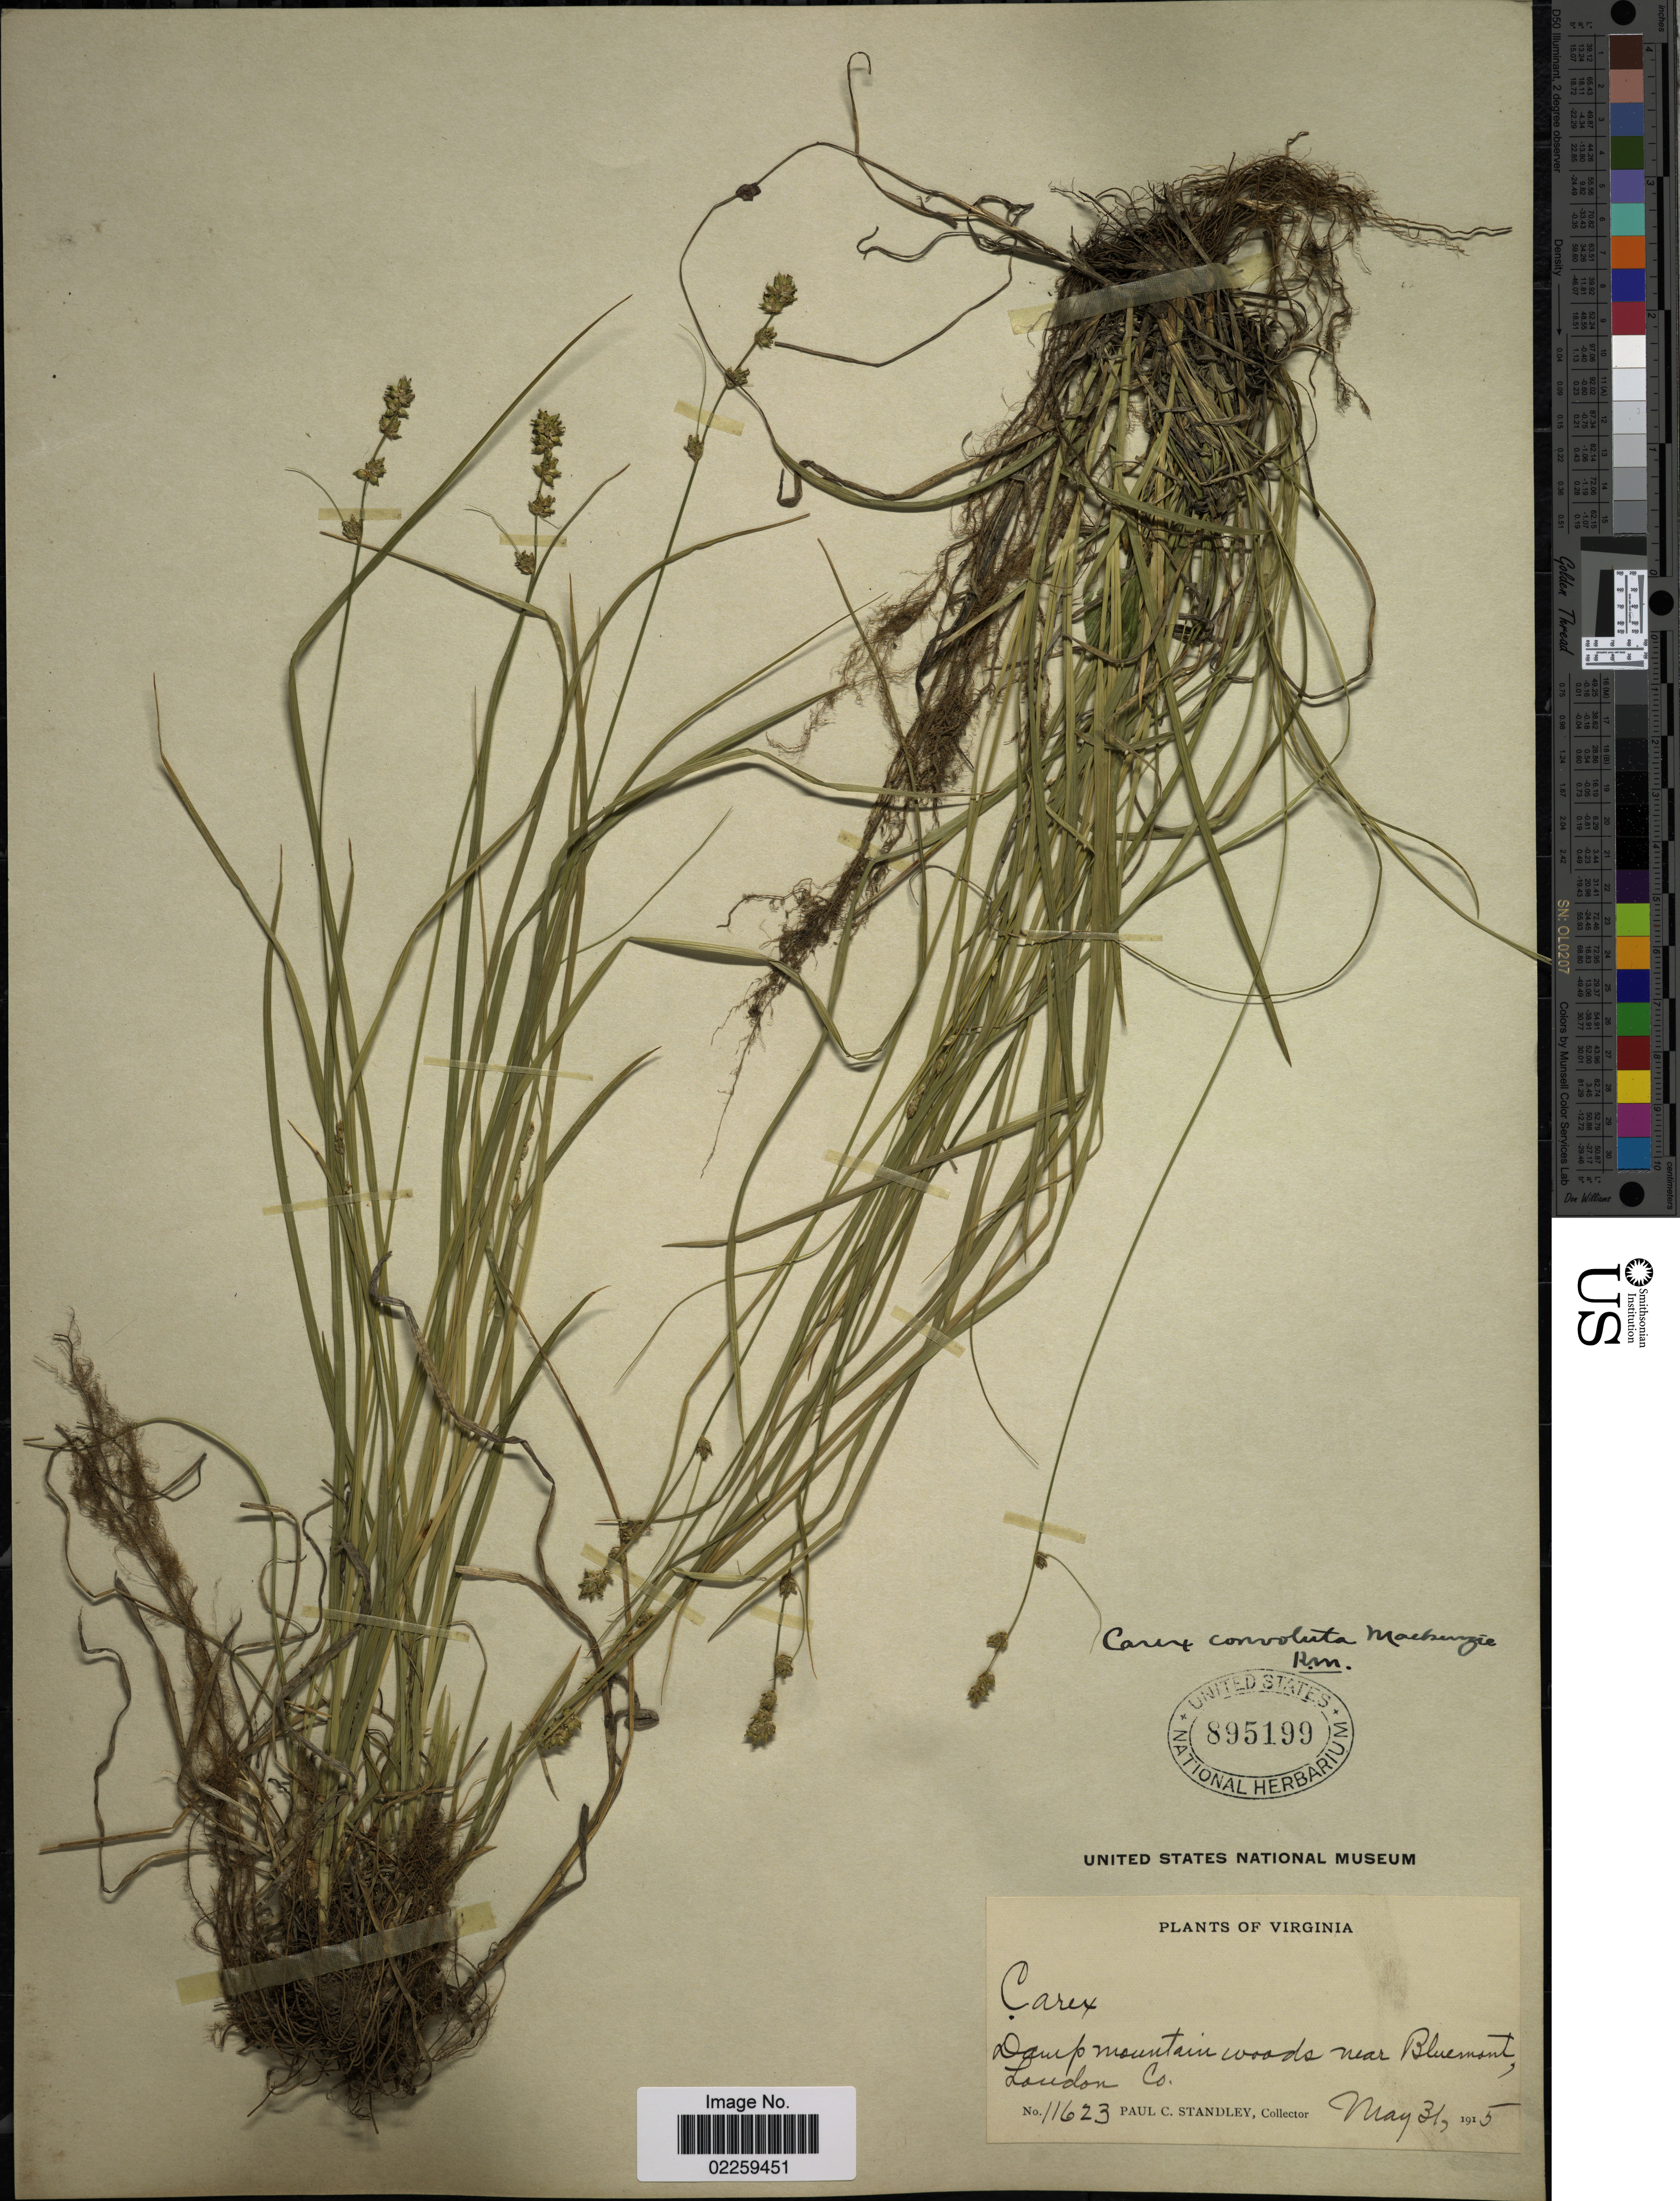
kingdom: Plantae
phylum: Tracheophyta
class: Liliopsida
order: Poales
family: Cyperaceae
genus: Carex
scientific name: Carex rosea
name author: Willd.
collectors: P. C. Standley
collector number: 11623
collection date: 1915-05-31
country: United States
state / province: Virginia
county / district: Loudoun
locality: Virginia, Damp Mountain woods near Bluemont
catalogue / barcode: US 895199